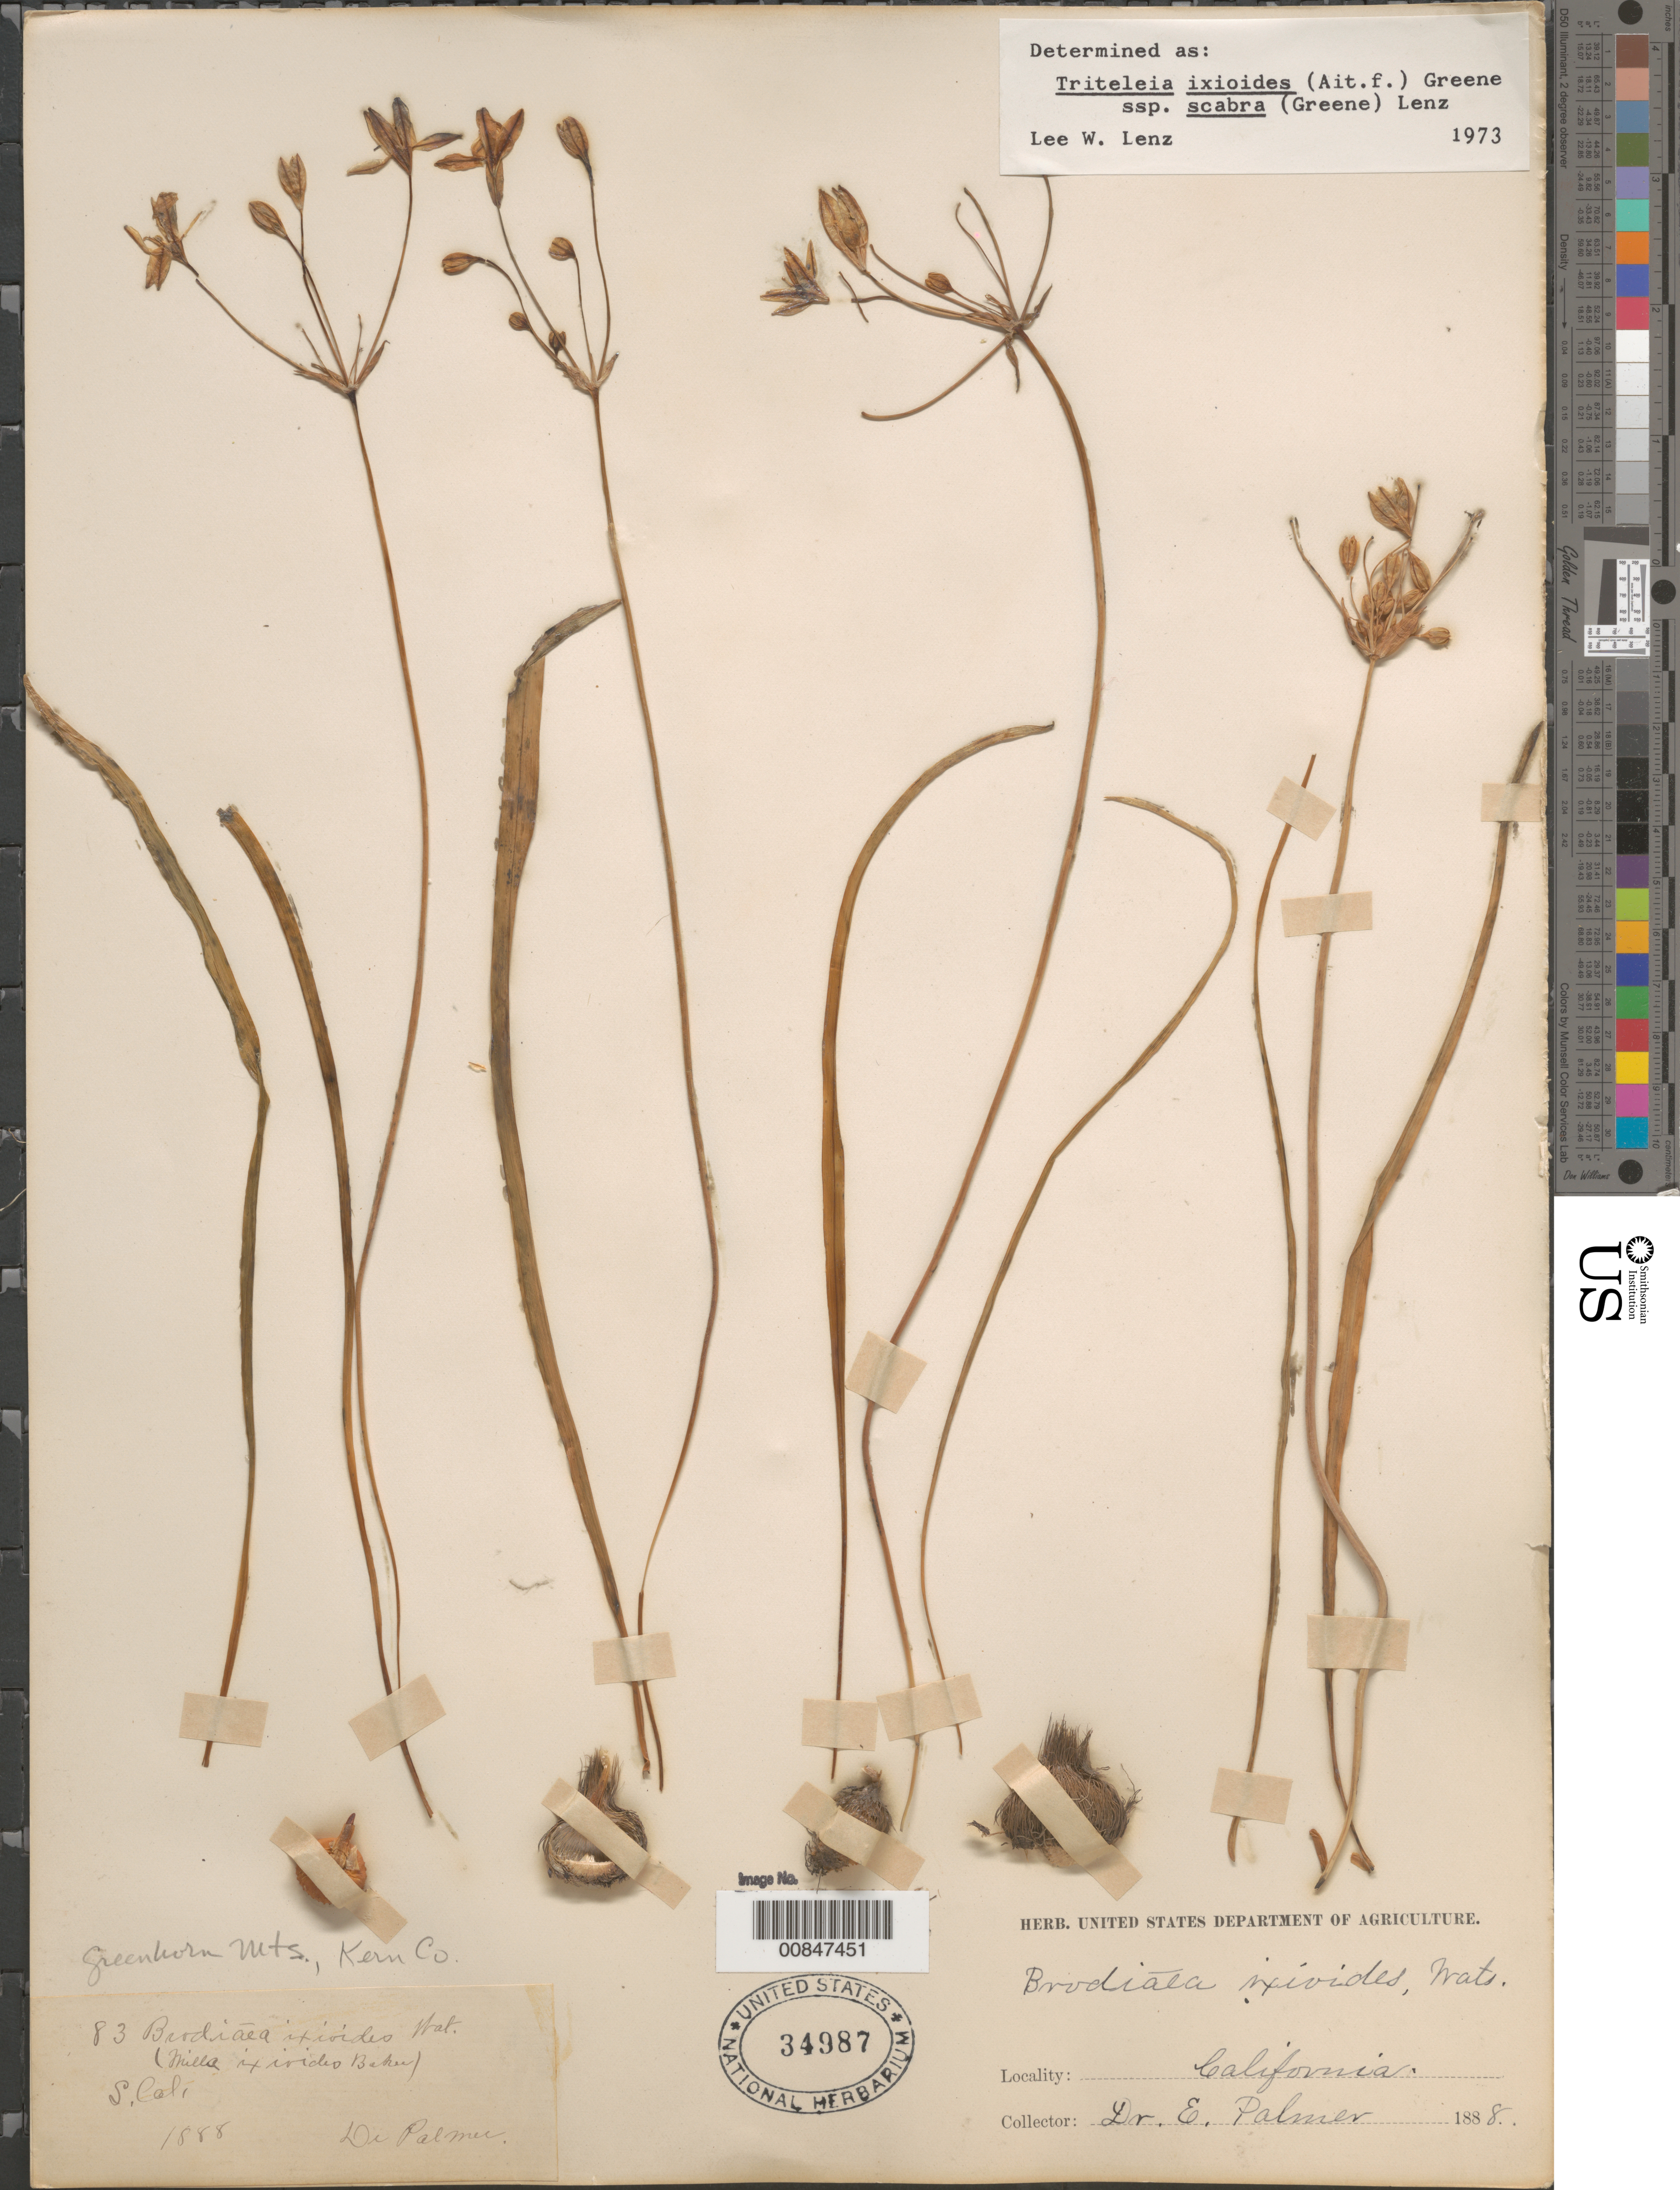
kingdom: Plantae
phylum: Tracheophyta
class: Liliopsida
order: Asparagales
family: Asparagaceae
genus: Triteleia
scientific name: Triteleia ixioides subsp. scabra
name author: (R. Br.) Greene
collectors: E. Palmer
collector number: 83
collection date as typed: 1888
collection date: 1888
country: United States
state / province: California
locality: S California.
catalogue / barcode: US 34987